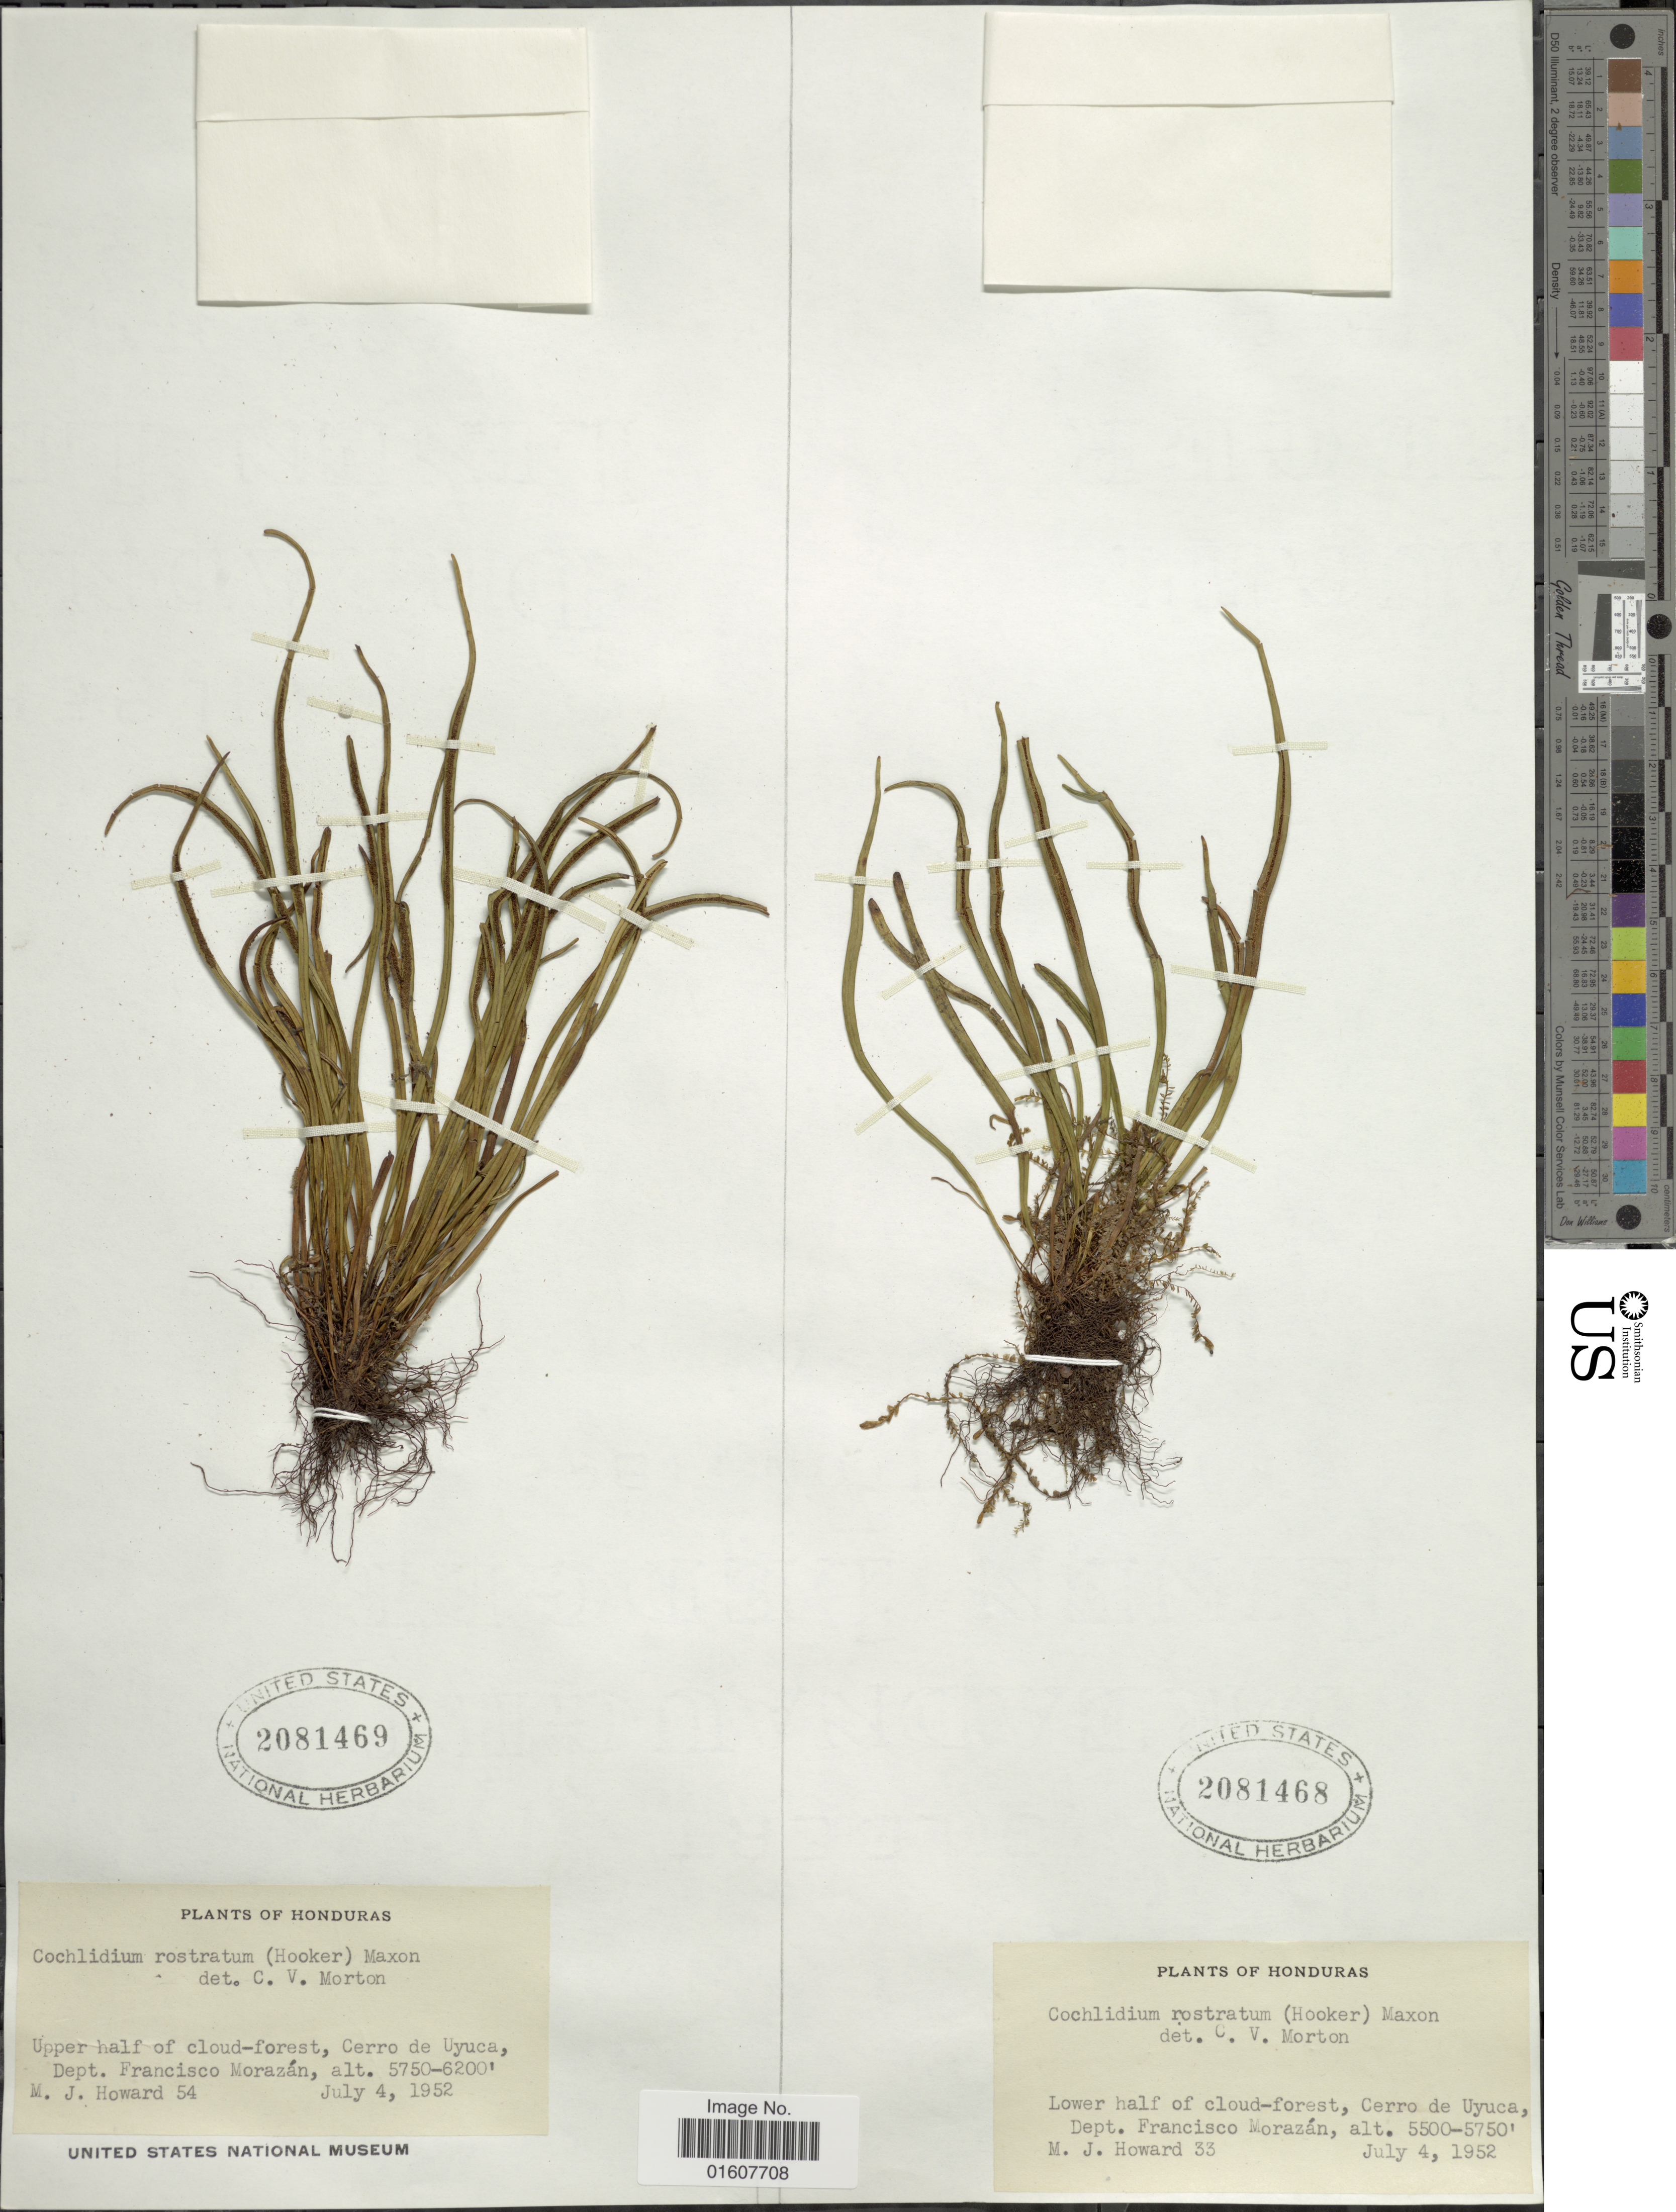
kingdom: Plantae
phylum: Tracheophyta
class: Polypodiopsida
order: Polypodiales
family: Polypodiaceae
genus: Cochlidium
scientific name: Cochlidium rostratum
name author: (Hook.) Maxon ex C. Chr.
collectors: M. Howard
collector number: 54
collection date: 1952-07-04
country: Honduras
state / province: Fco. Morazán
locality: Upper half of cloud-forest, Cerro de Uyuca, Dept Francisco Morazán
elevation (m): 1753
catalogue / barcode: US 2081469